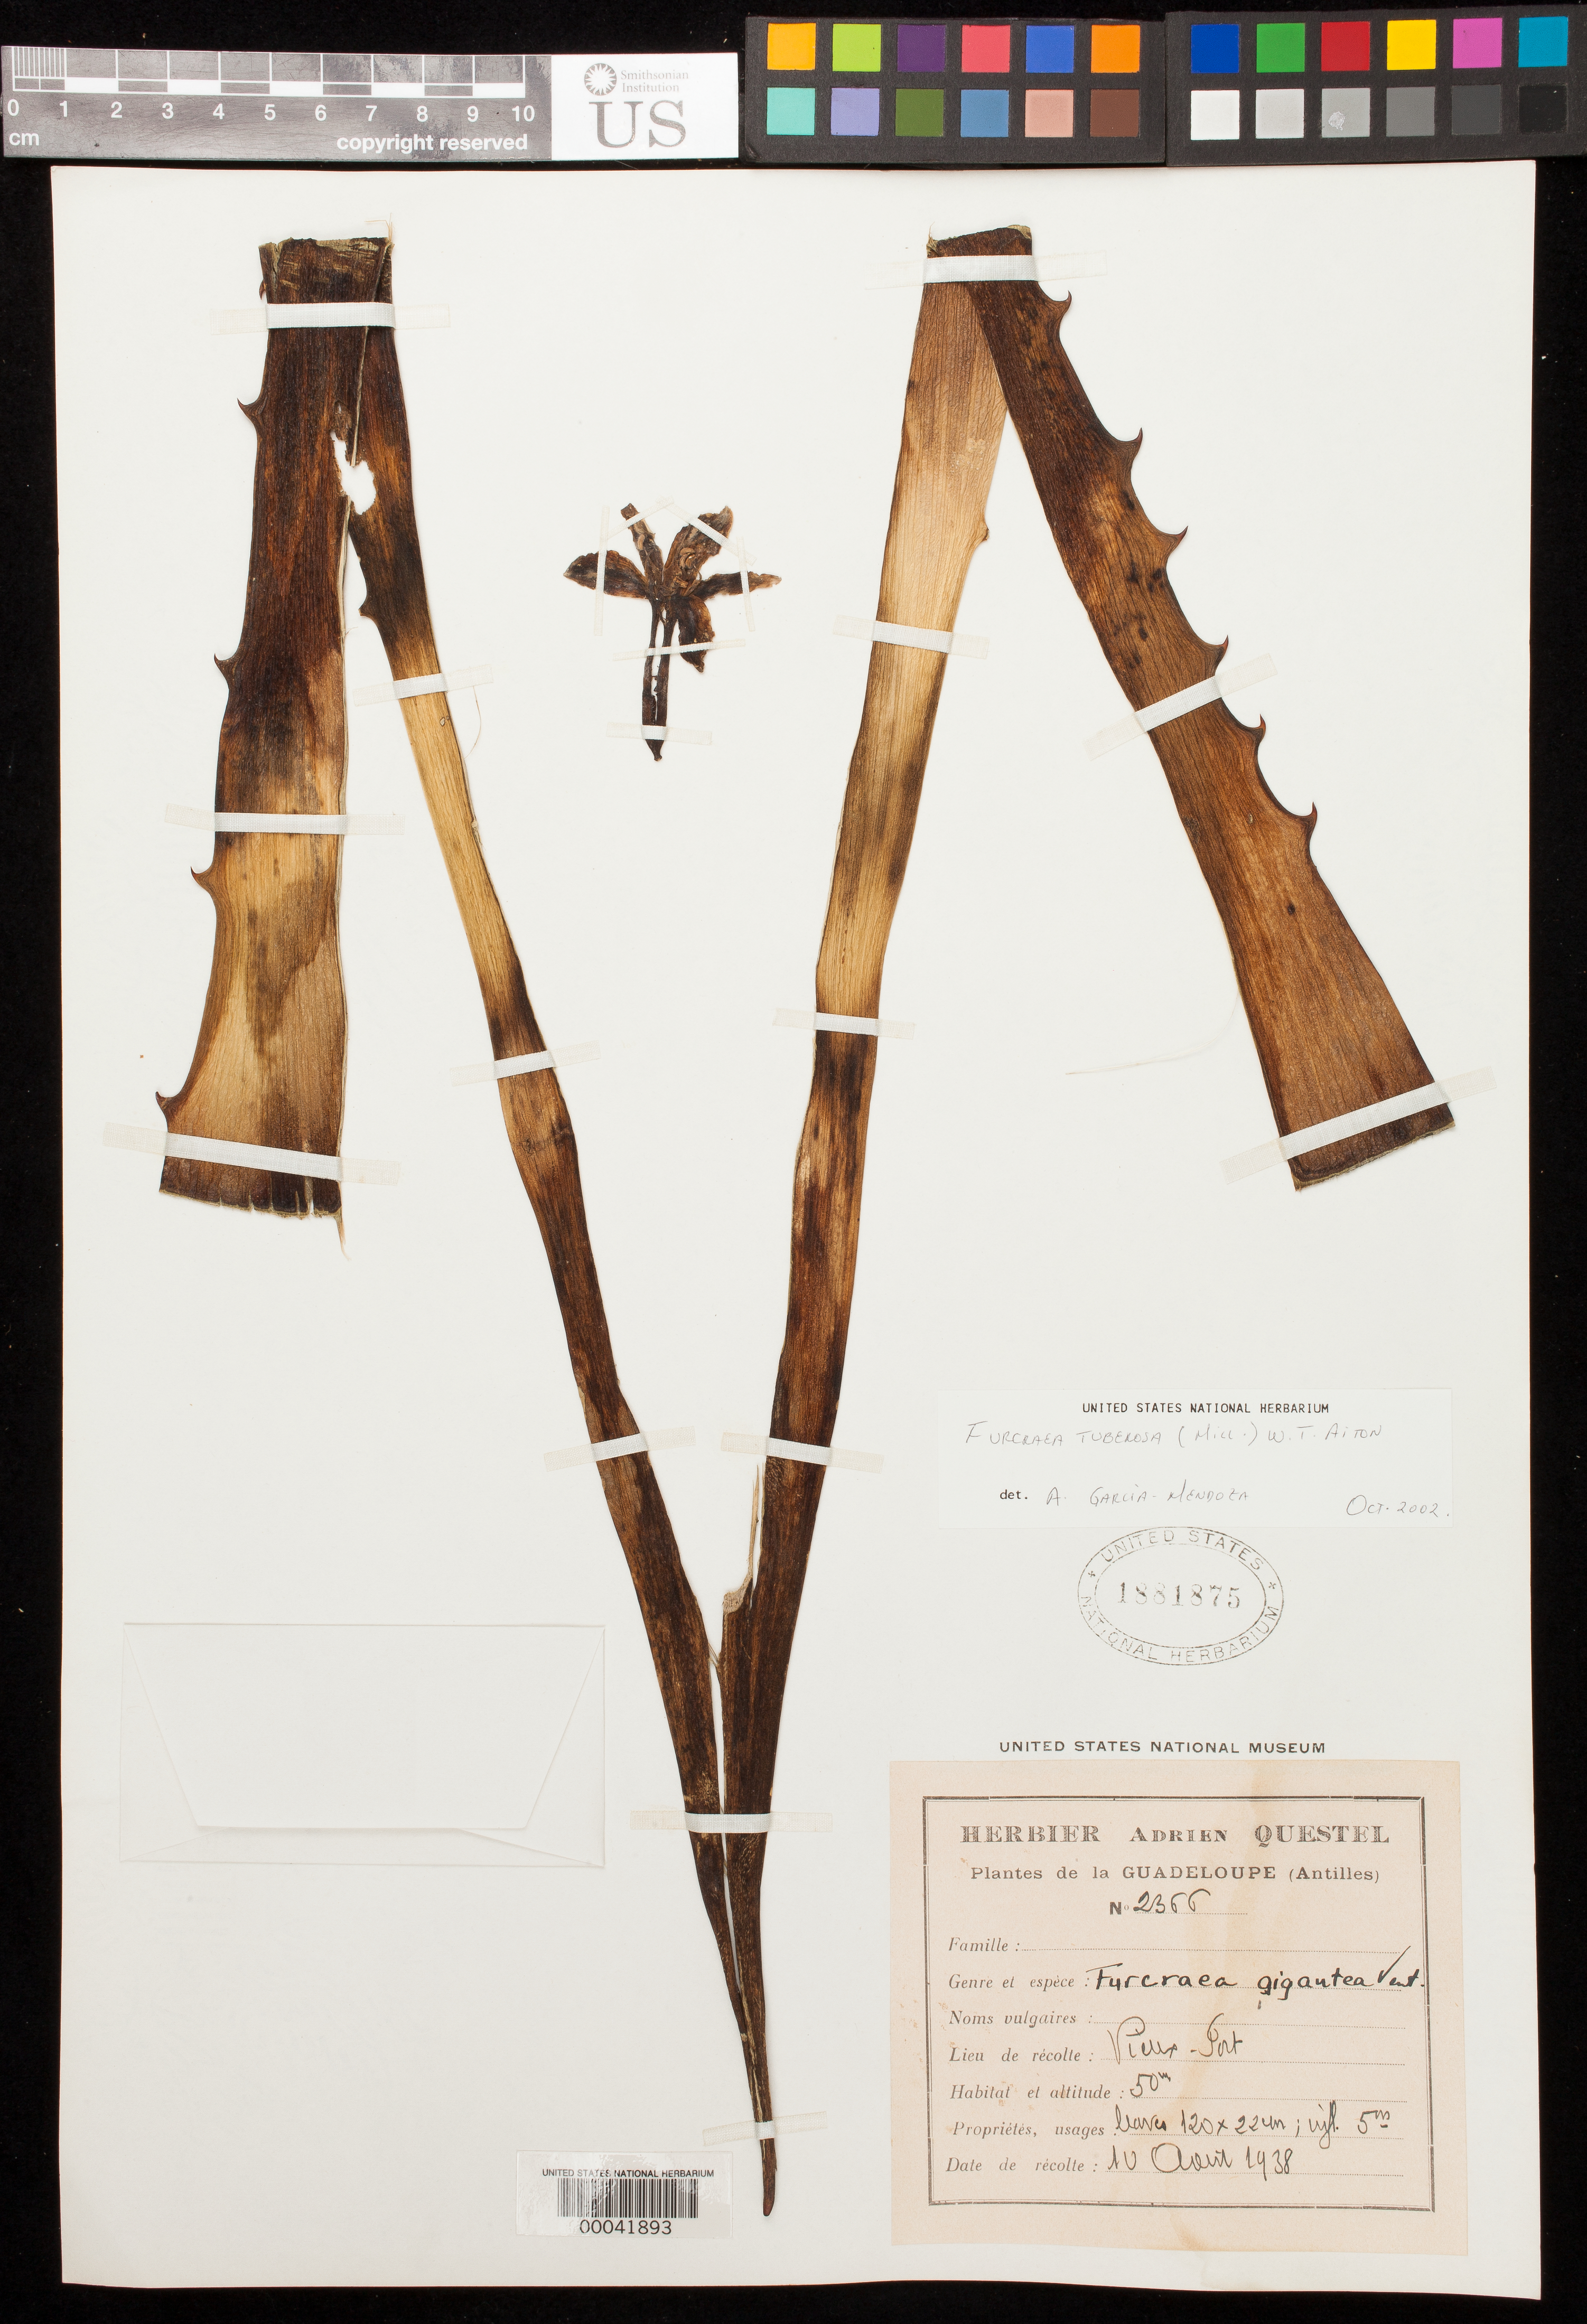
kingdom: Plantae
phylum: Tracheophyta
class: Liliopsida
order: Asparagales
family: Asparagaceae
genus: Furcraea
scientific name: Furcraea tuberosa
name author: (Mill.) W.T. Aiton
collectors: A. Questel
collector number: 2366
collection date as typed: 10 Apr 1938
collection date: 1938-04-10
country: Guadeloupe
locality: Vieux-port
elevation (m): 50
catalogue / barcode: US 1881975